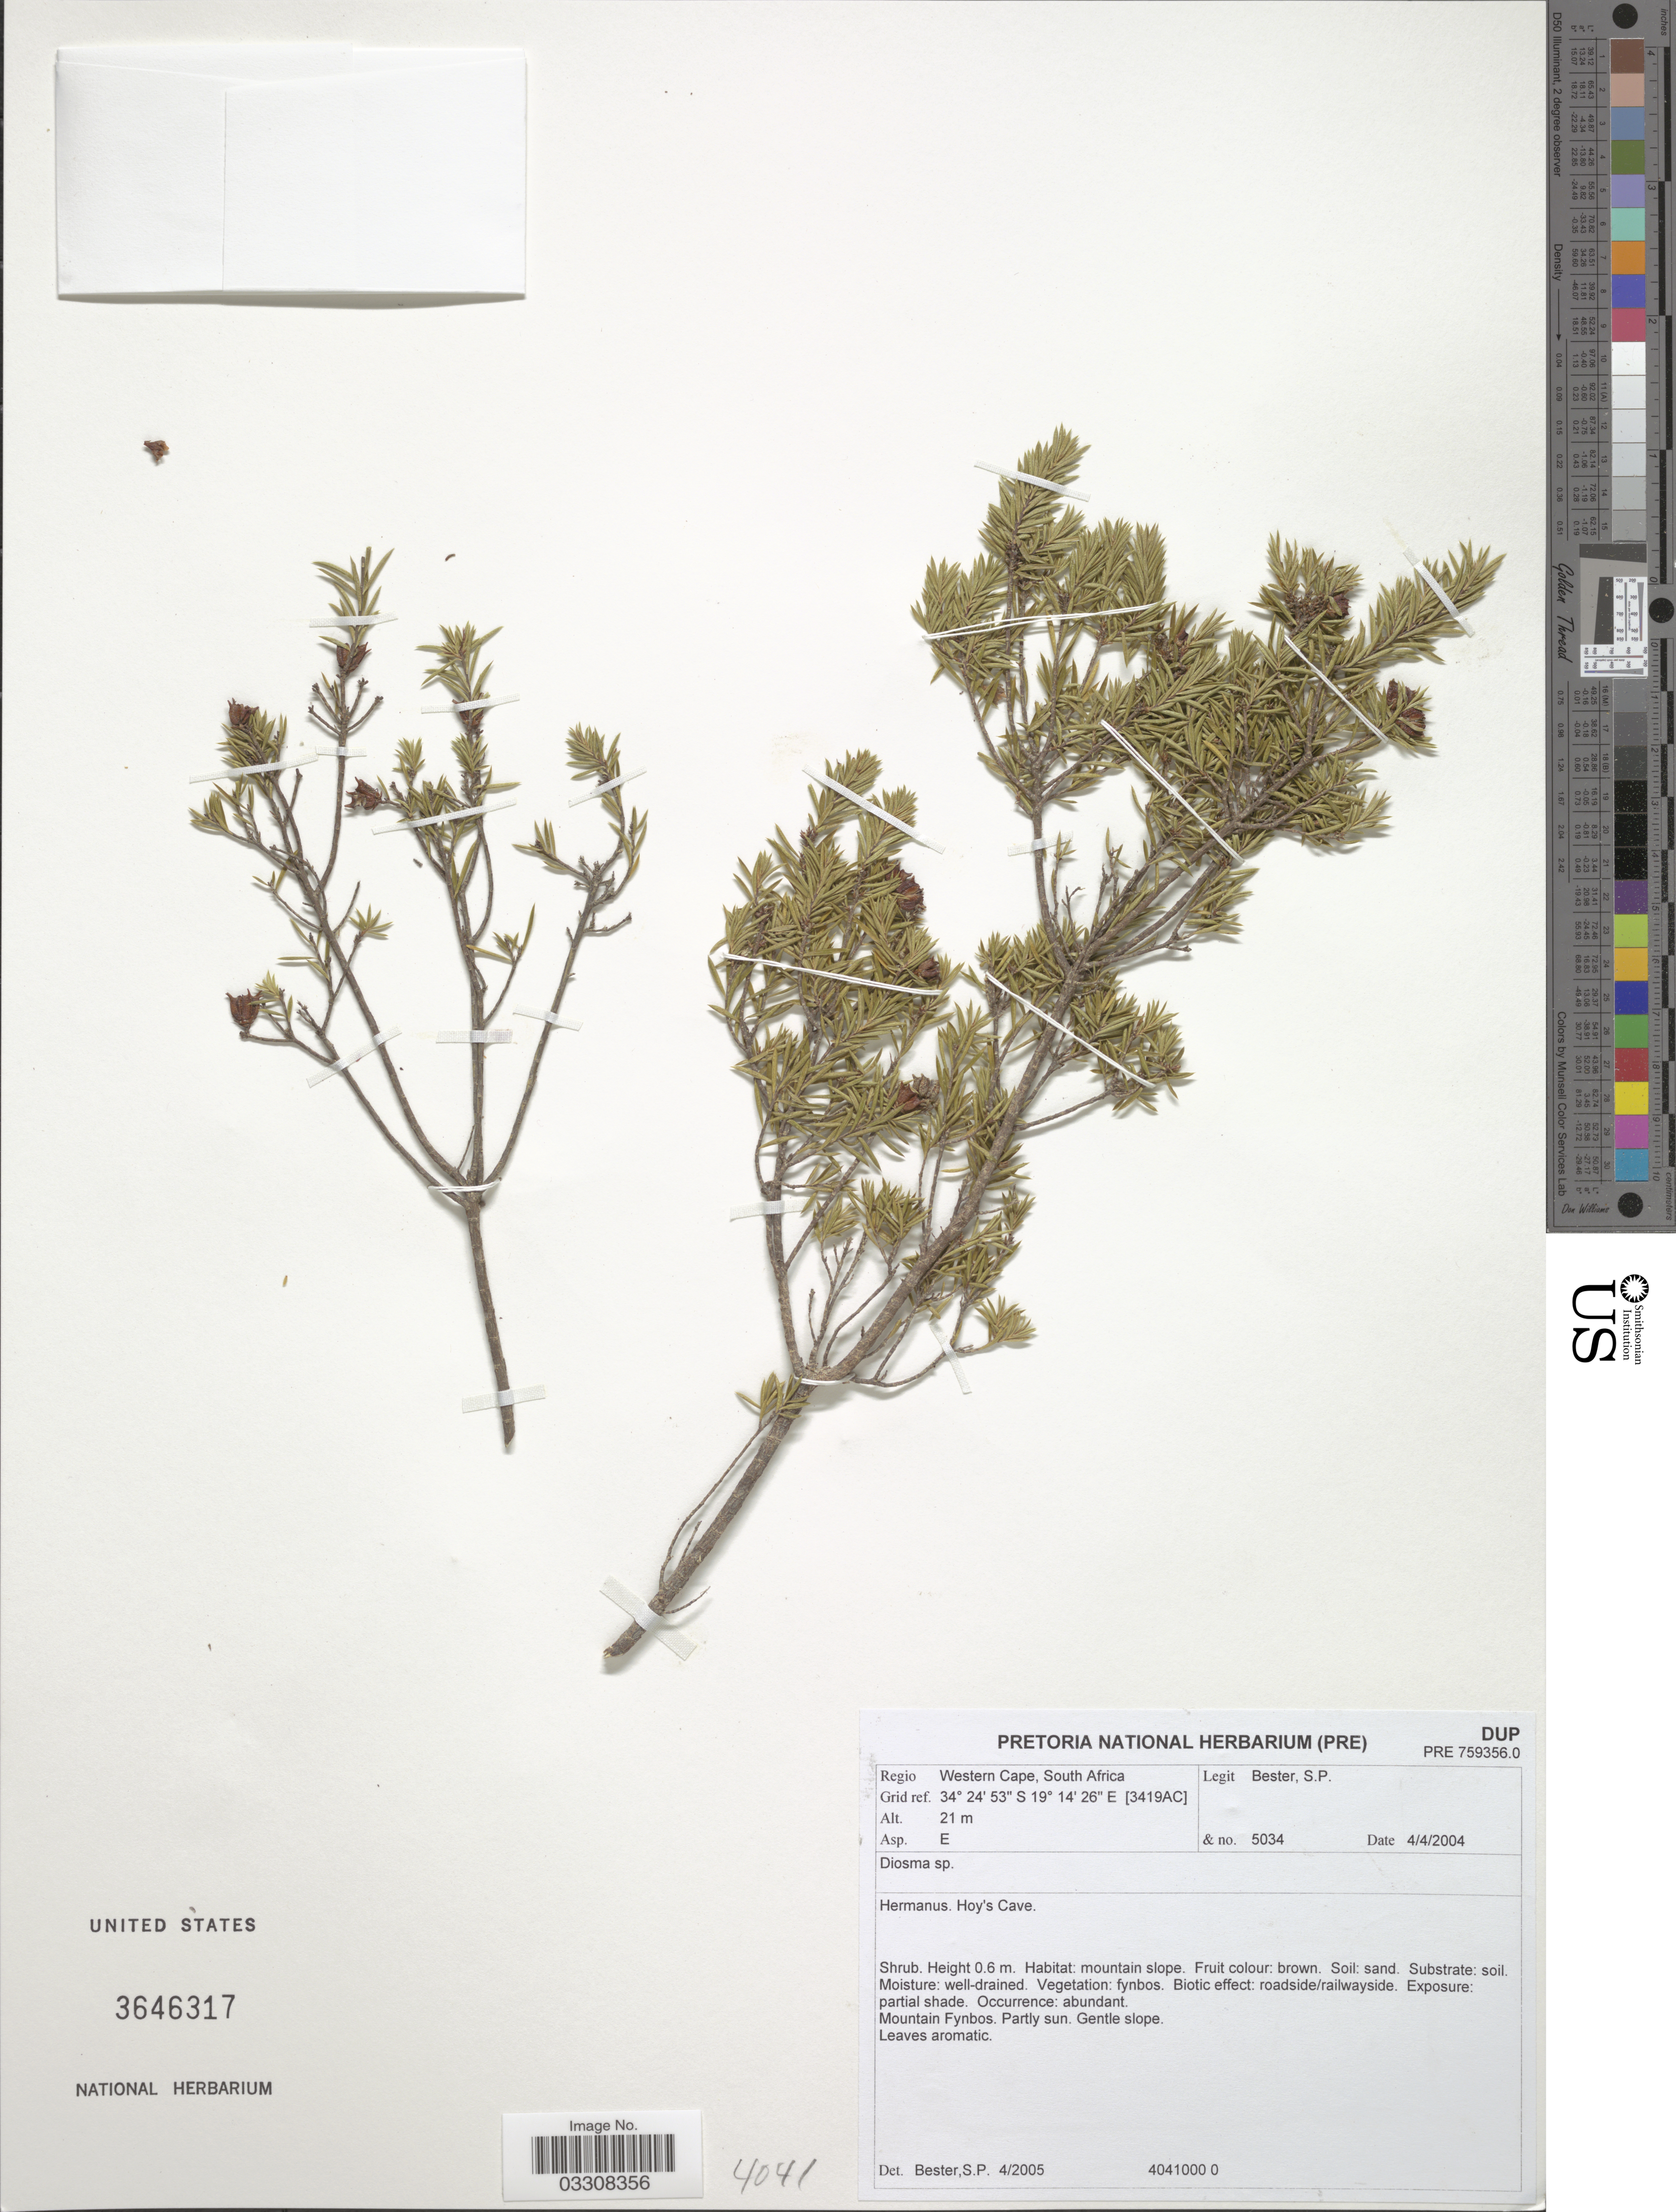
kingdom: Plantae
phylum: Tracheophyta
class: Magnoliopsida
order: Sapindales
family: Rutaceae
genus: Diosma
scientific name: Diosma sp.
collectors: S. Bester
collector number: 5034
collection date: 2004-04-04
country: South Africa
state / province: Western Cape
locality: Regio Western Cape. Grid ref. (3419AC). Hermanus. Hoy's Cave. Asp. E [unsure placement].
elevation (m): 21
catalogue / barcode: US 3646317